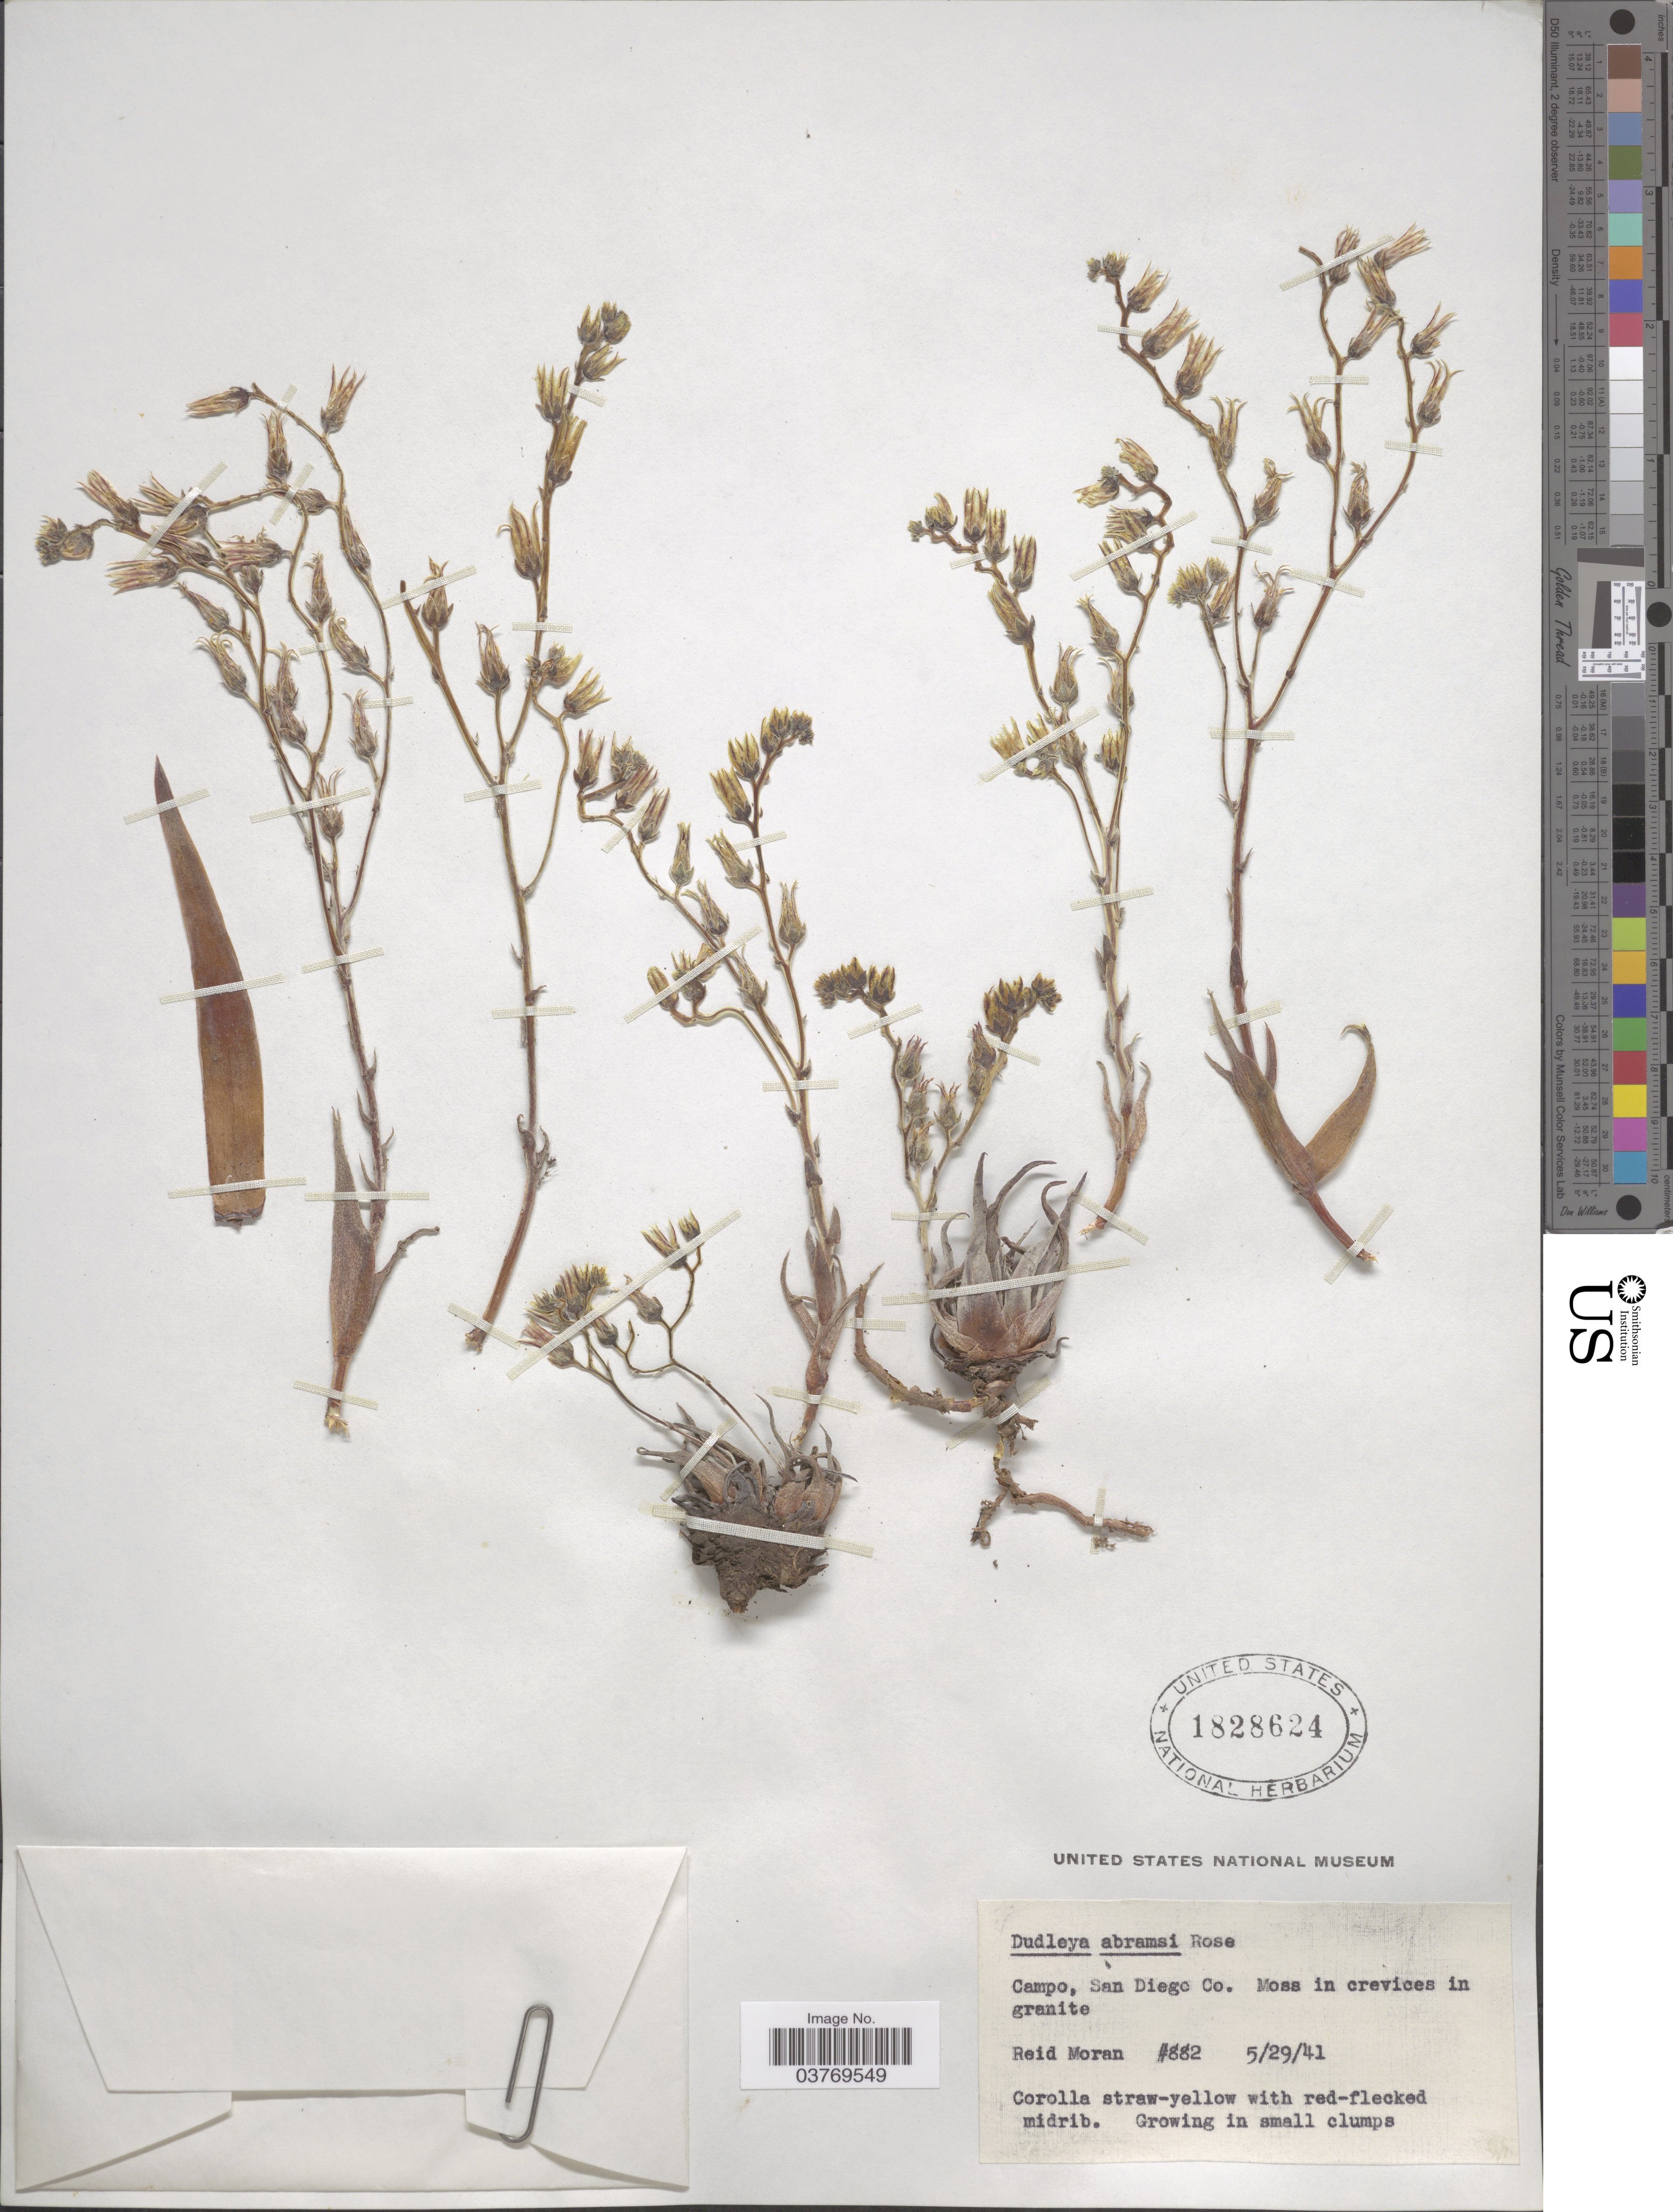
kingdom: Plantae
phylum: Tracheophyta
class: Magnoliopsida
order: Saxifragales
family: Crassulaceae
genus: Dudleya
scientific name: Dudleya abramsii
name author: Rose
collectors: R. Moran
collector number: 882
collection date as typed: Transcribed d/m/y: 29/5/41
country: United States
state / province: California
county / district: San Diego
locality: Campo, San Diego Co.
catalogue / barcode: US 1828624